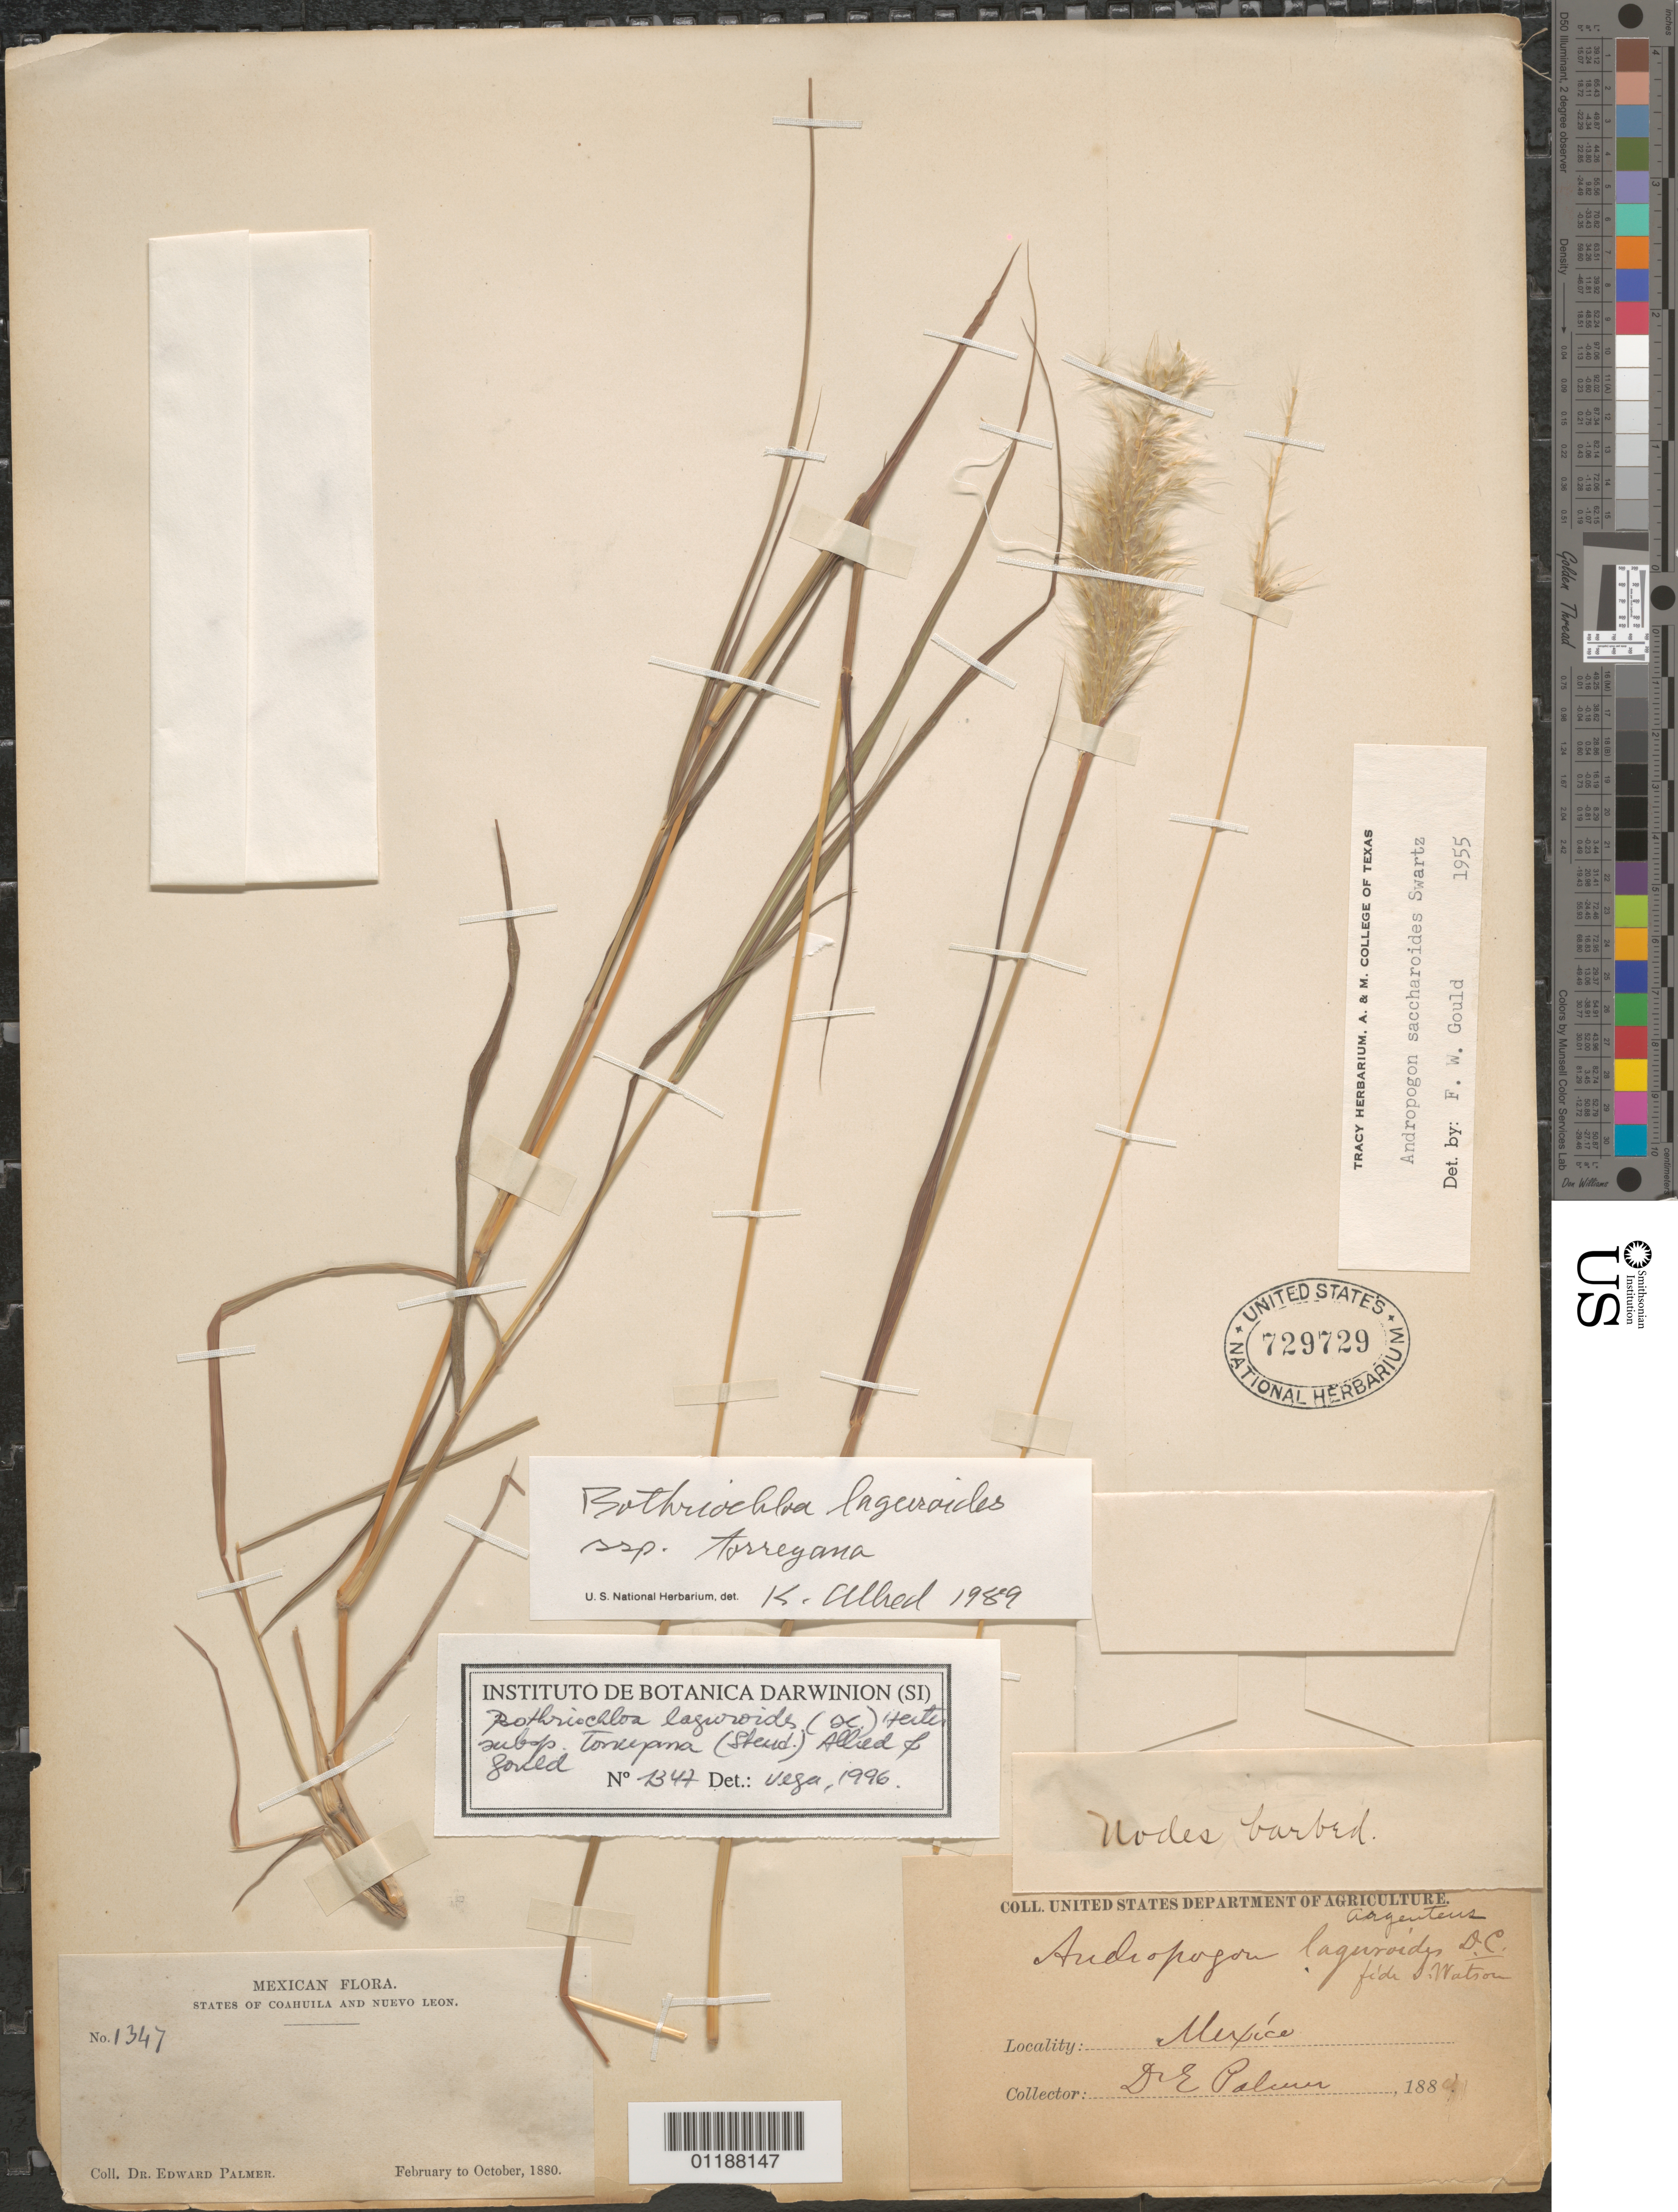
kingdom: Plantae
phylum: Tracheophyta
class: Liliopsida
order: Poales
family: Poaceae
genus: Bothriochloa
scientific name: Bothriochloa laguroides subsp. torreyana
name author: (Steud.) Allred & Gould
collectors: E. Palmer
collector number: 1347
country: Mexico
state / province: Coahuila / Nuevo León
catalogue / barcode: US 729729